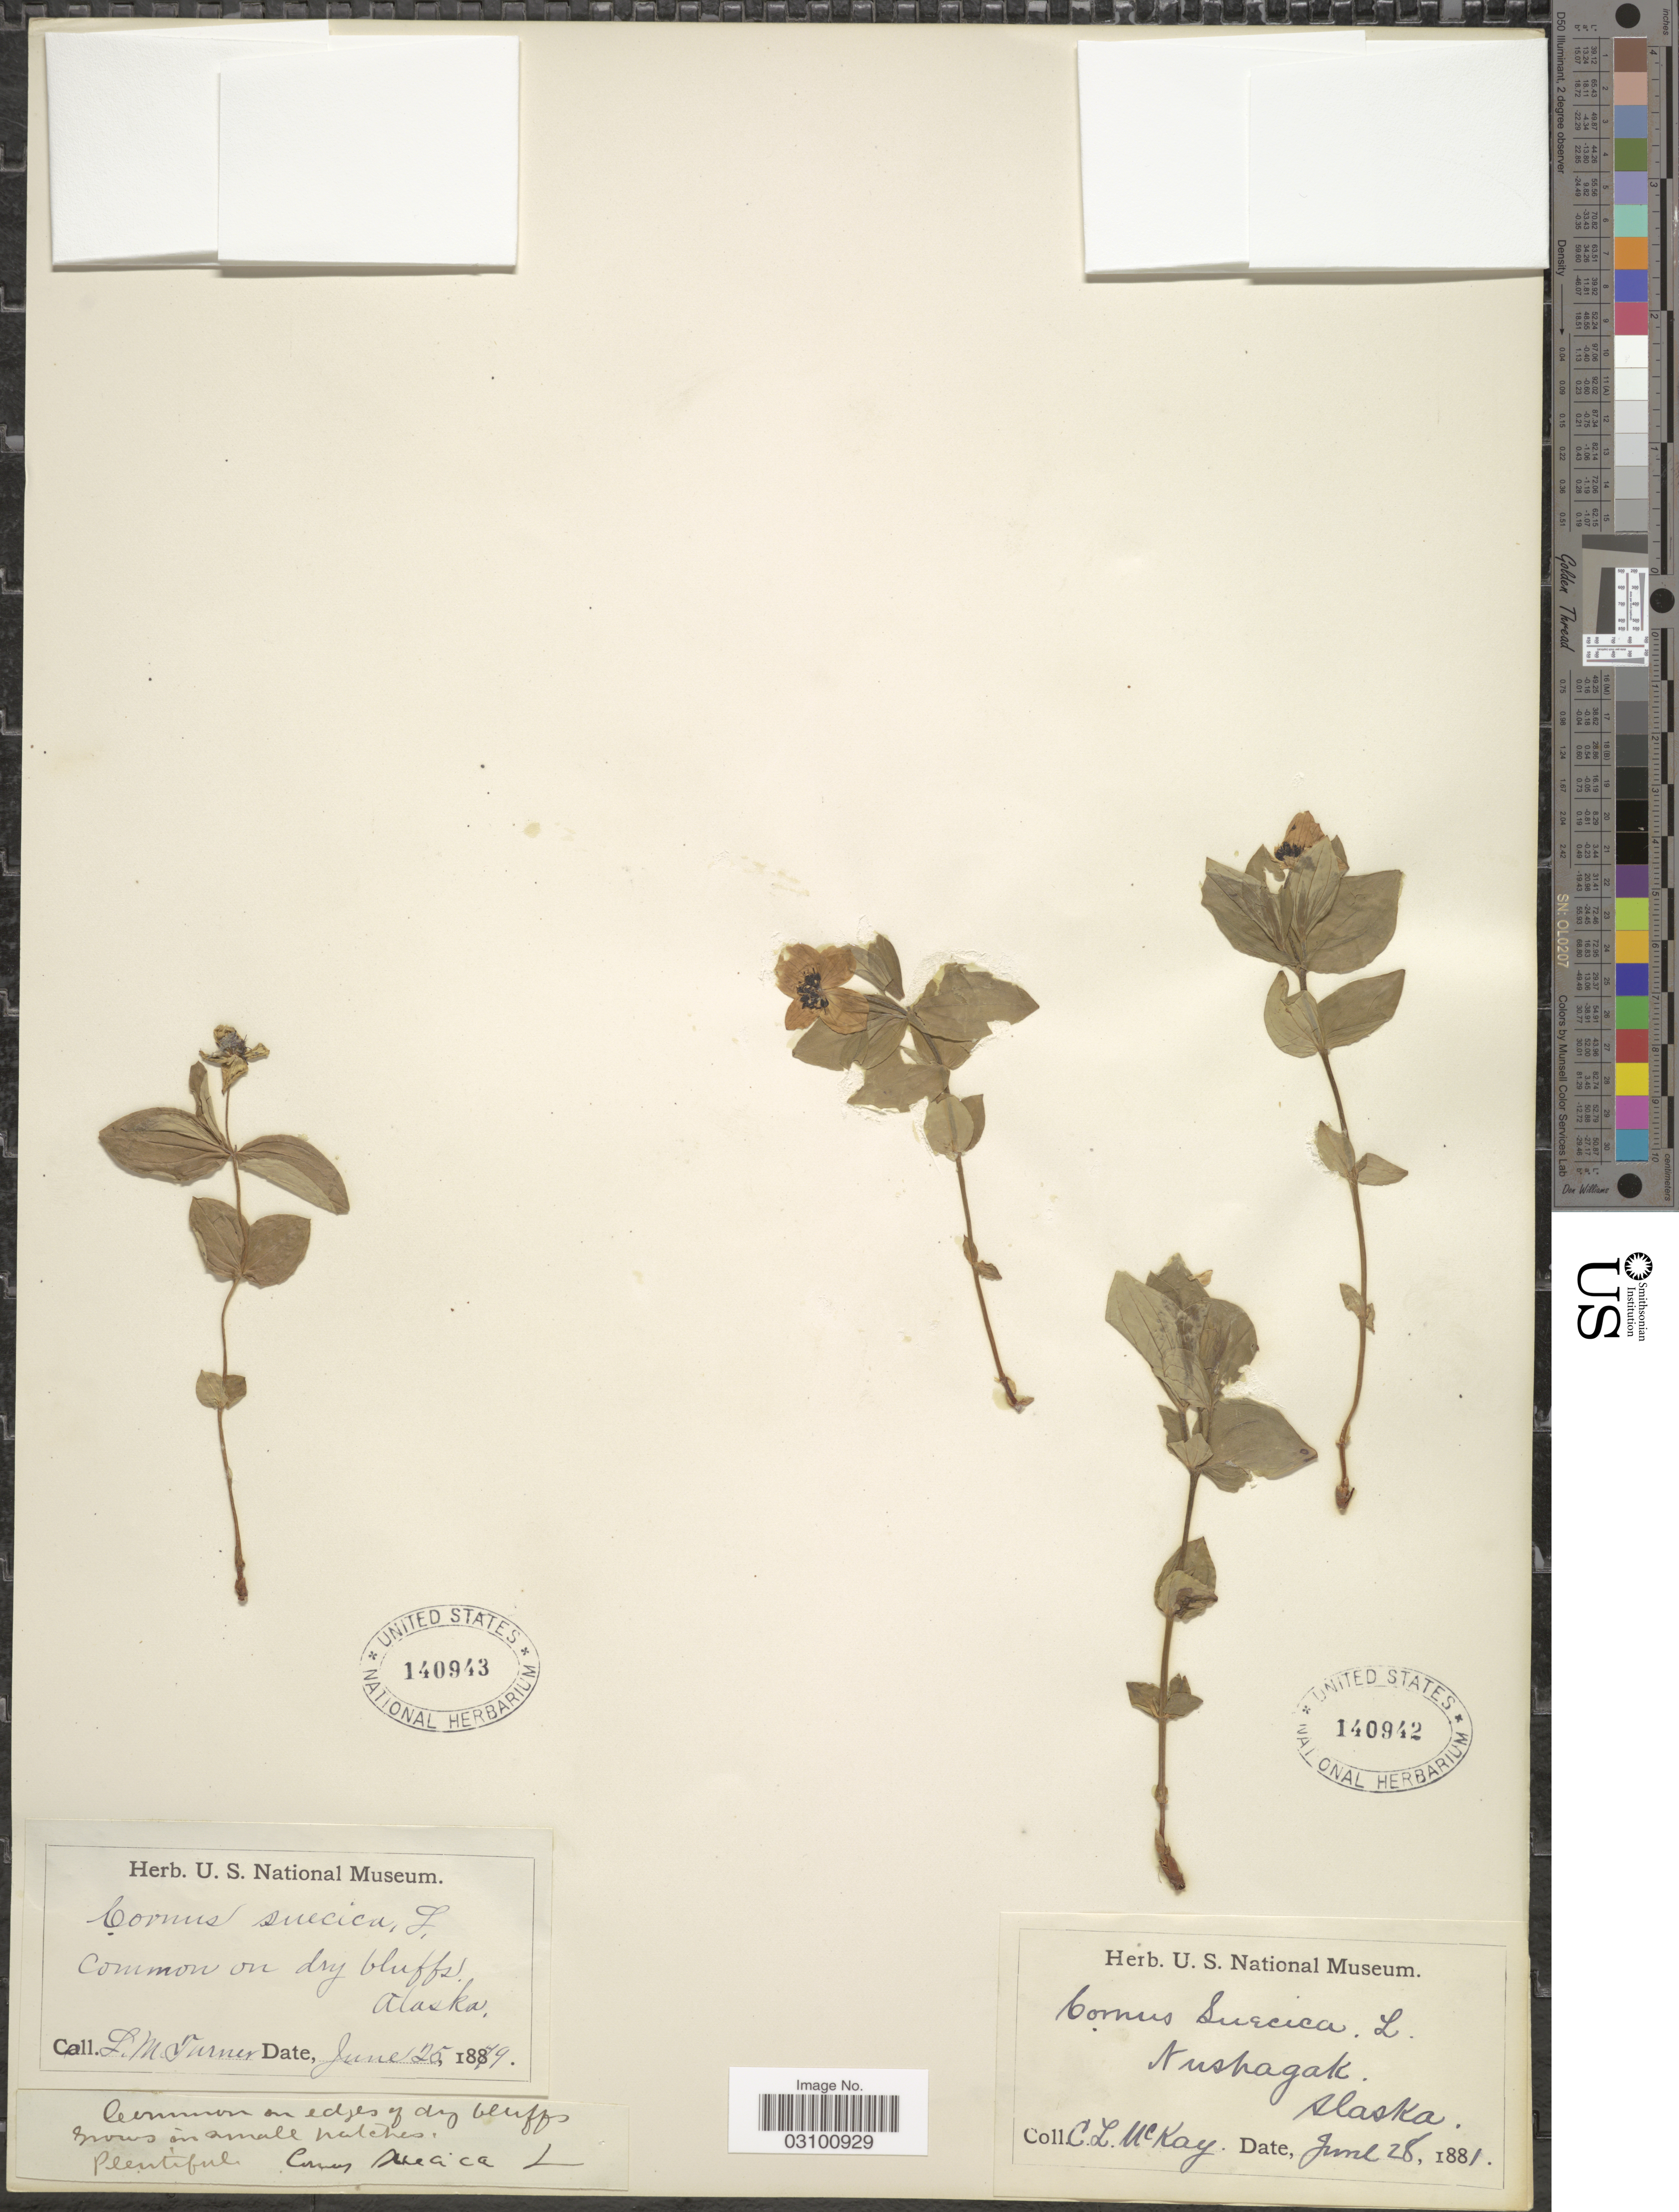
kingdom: Plantae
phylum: Tracheophyta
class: Magnoliopsida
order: Cornales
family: Cornaceae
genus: Cornus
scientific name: Cornus suecica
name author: L.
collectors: L. M. Turner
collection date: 1879-06-25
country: United States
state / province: Alaska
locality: Common on dry bluffs.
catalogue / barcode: US 140943-2